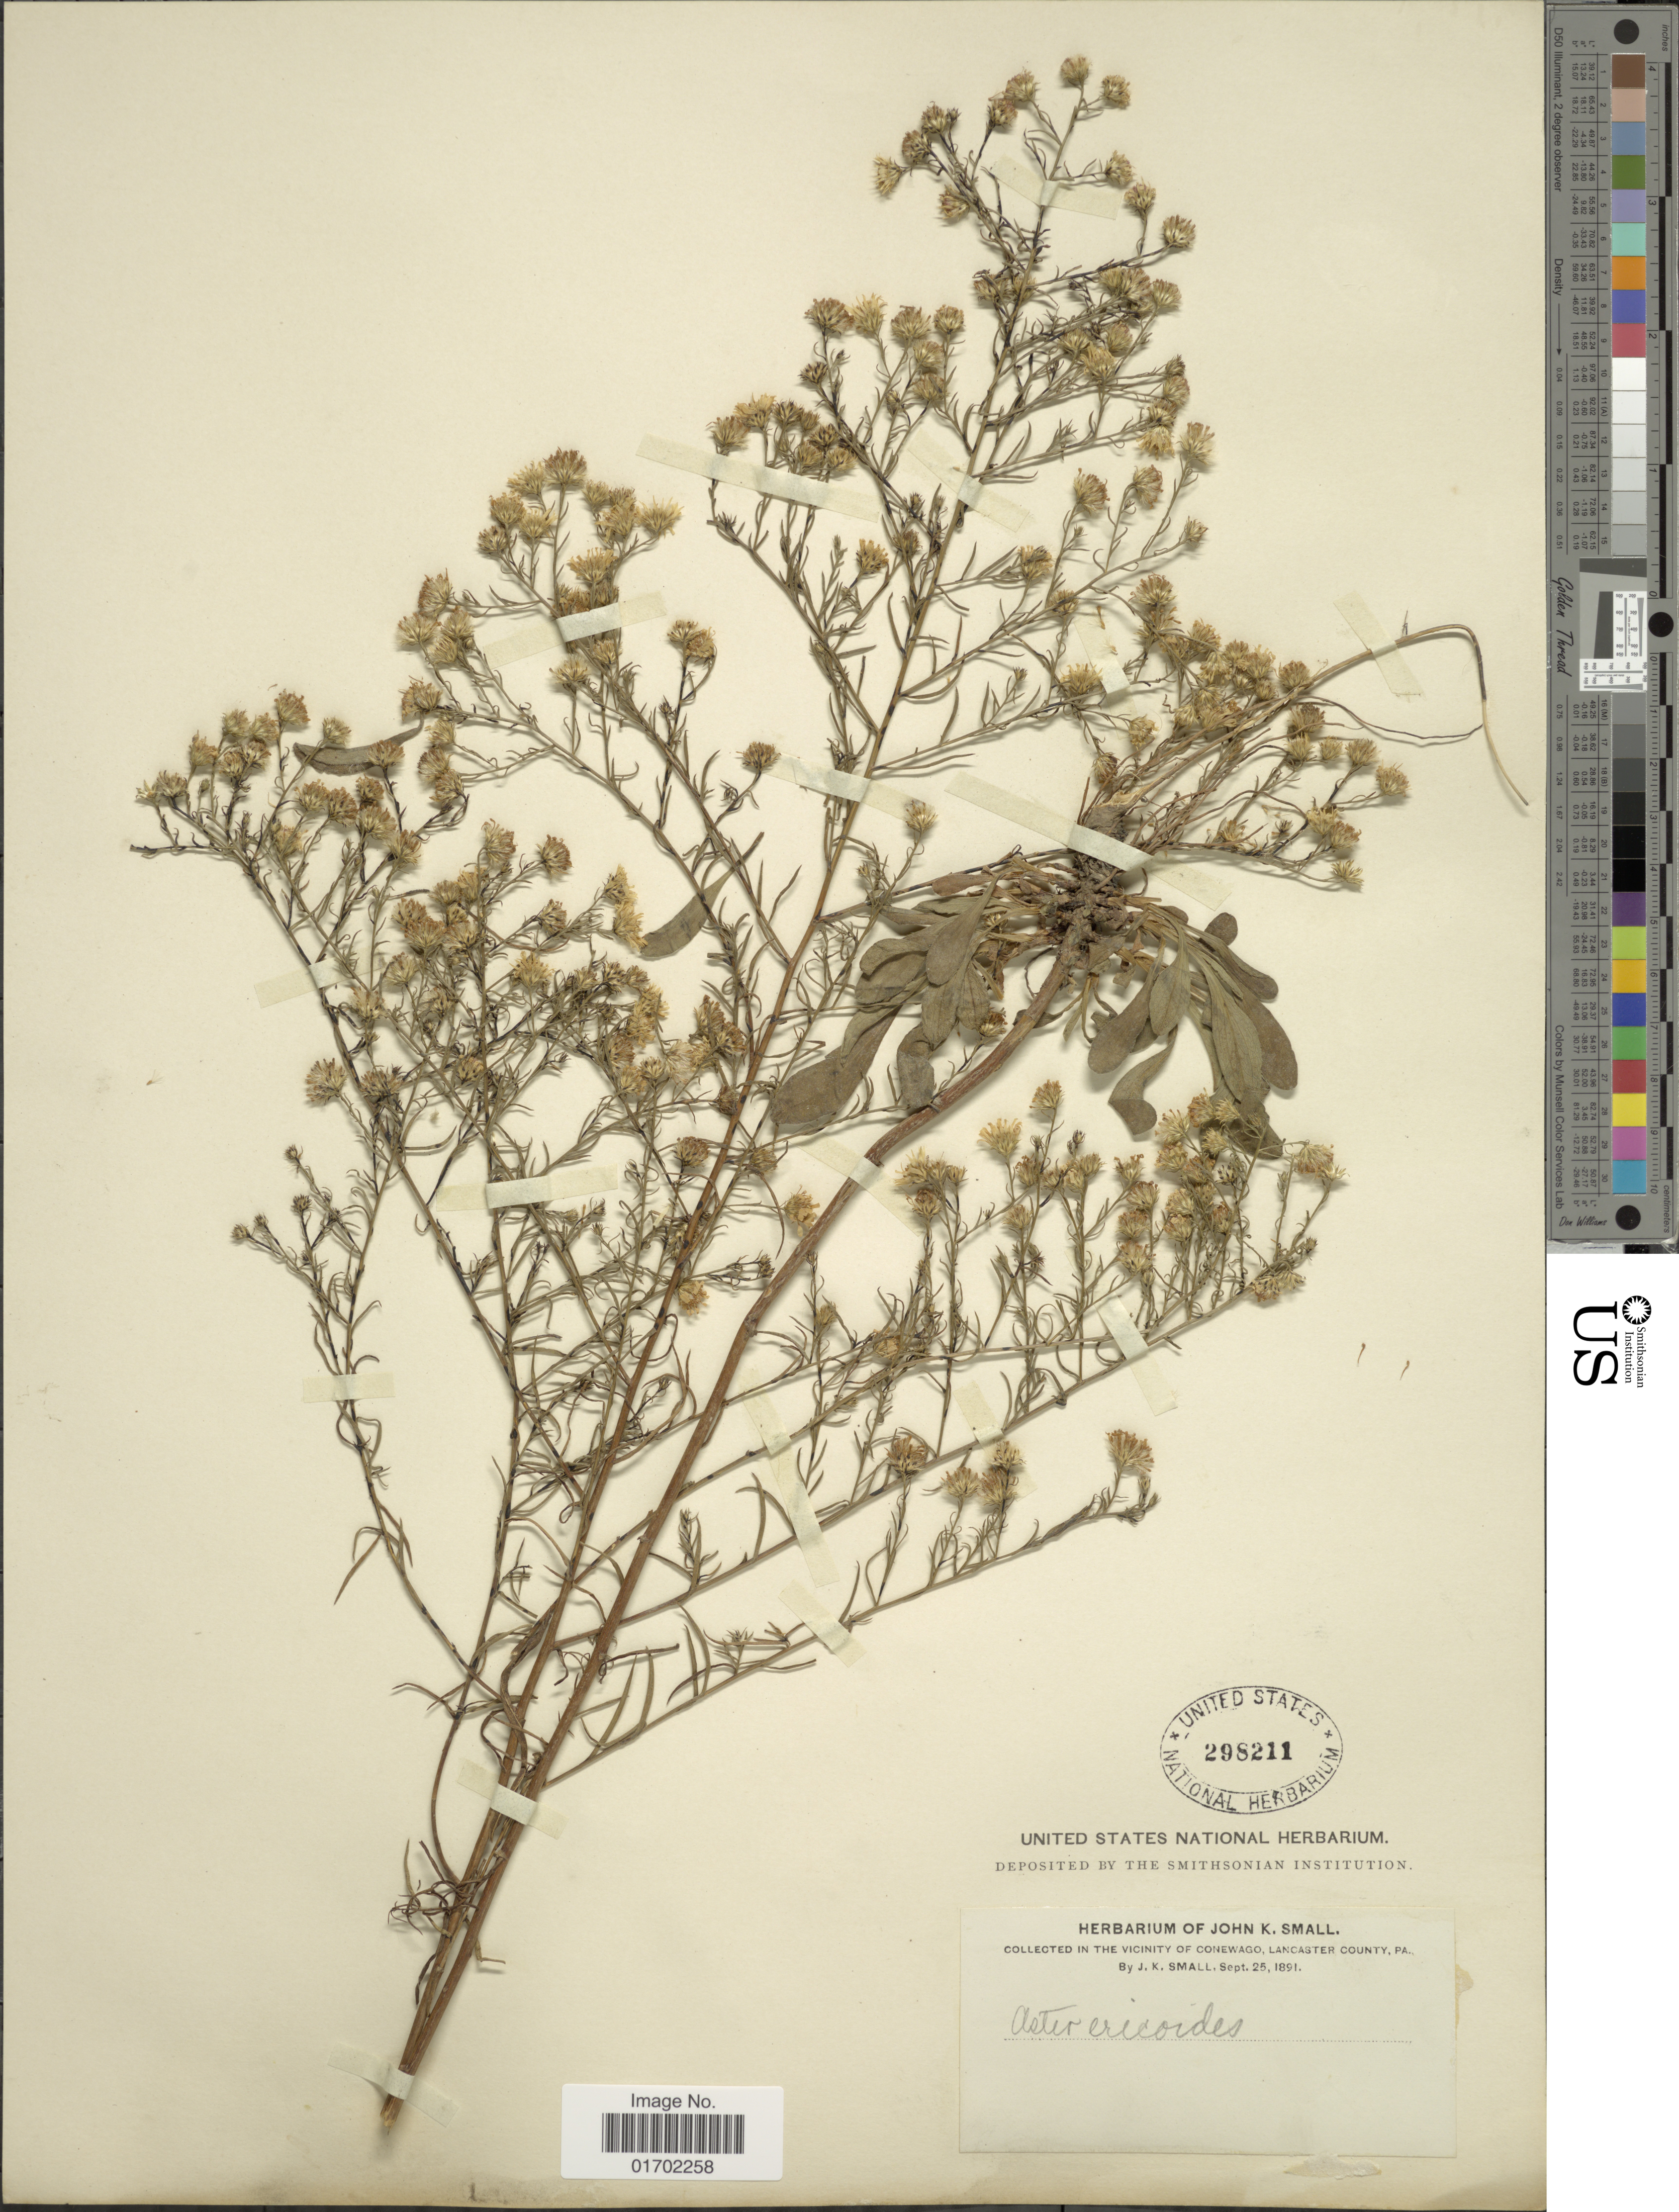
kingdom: Plantae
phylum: Tracheophyta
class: Magnoliopsida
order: Asterales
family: Asteraceae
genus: Symphyotrichum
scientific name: Symphyotrichum pilosum var. pilosum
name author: (Willd.) G.L. Nesom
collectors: J. K. Small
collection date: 1891-09-25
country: United States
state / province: Pennsylvania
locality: Vicinity of Conewago, Lancaster County, Pa.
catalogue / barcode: US 298211